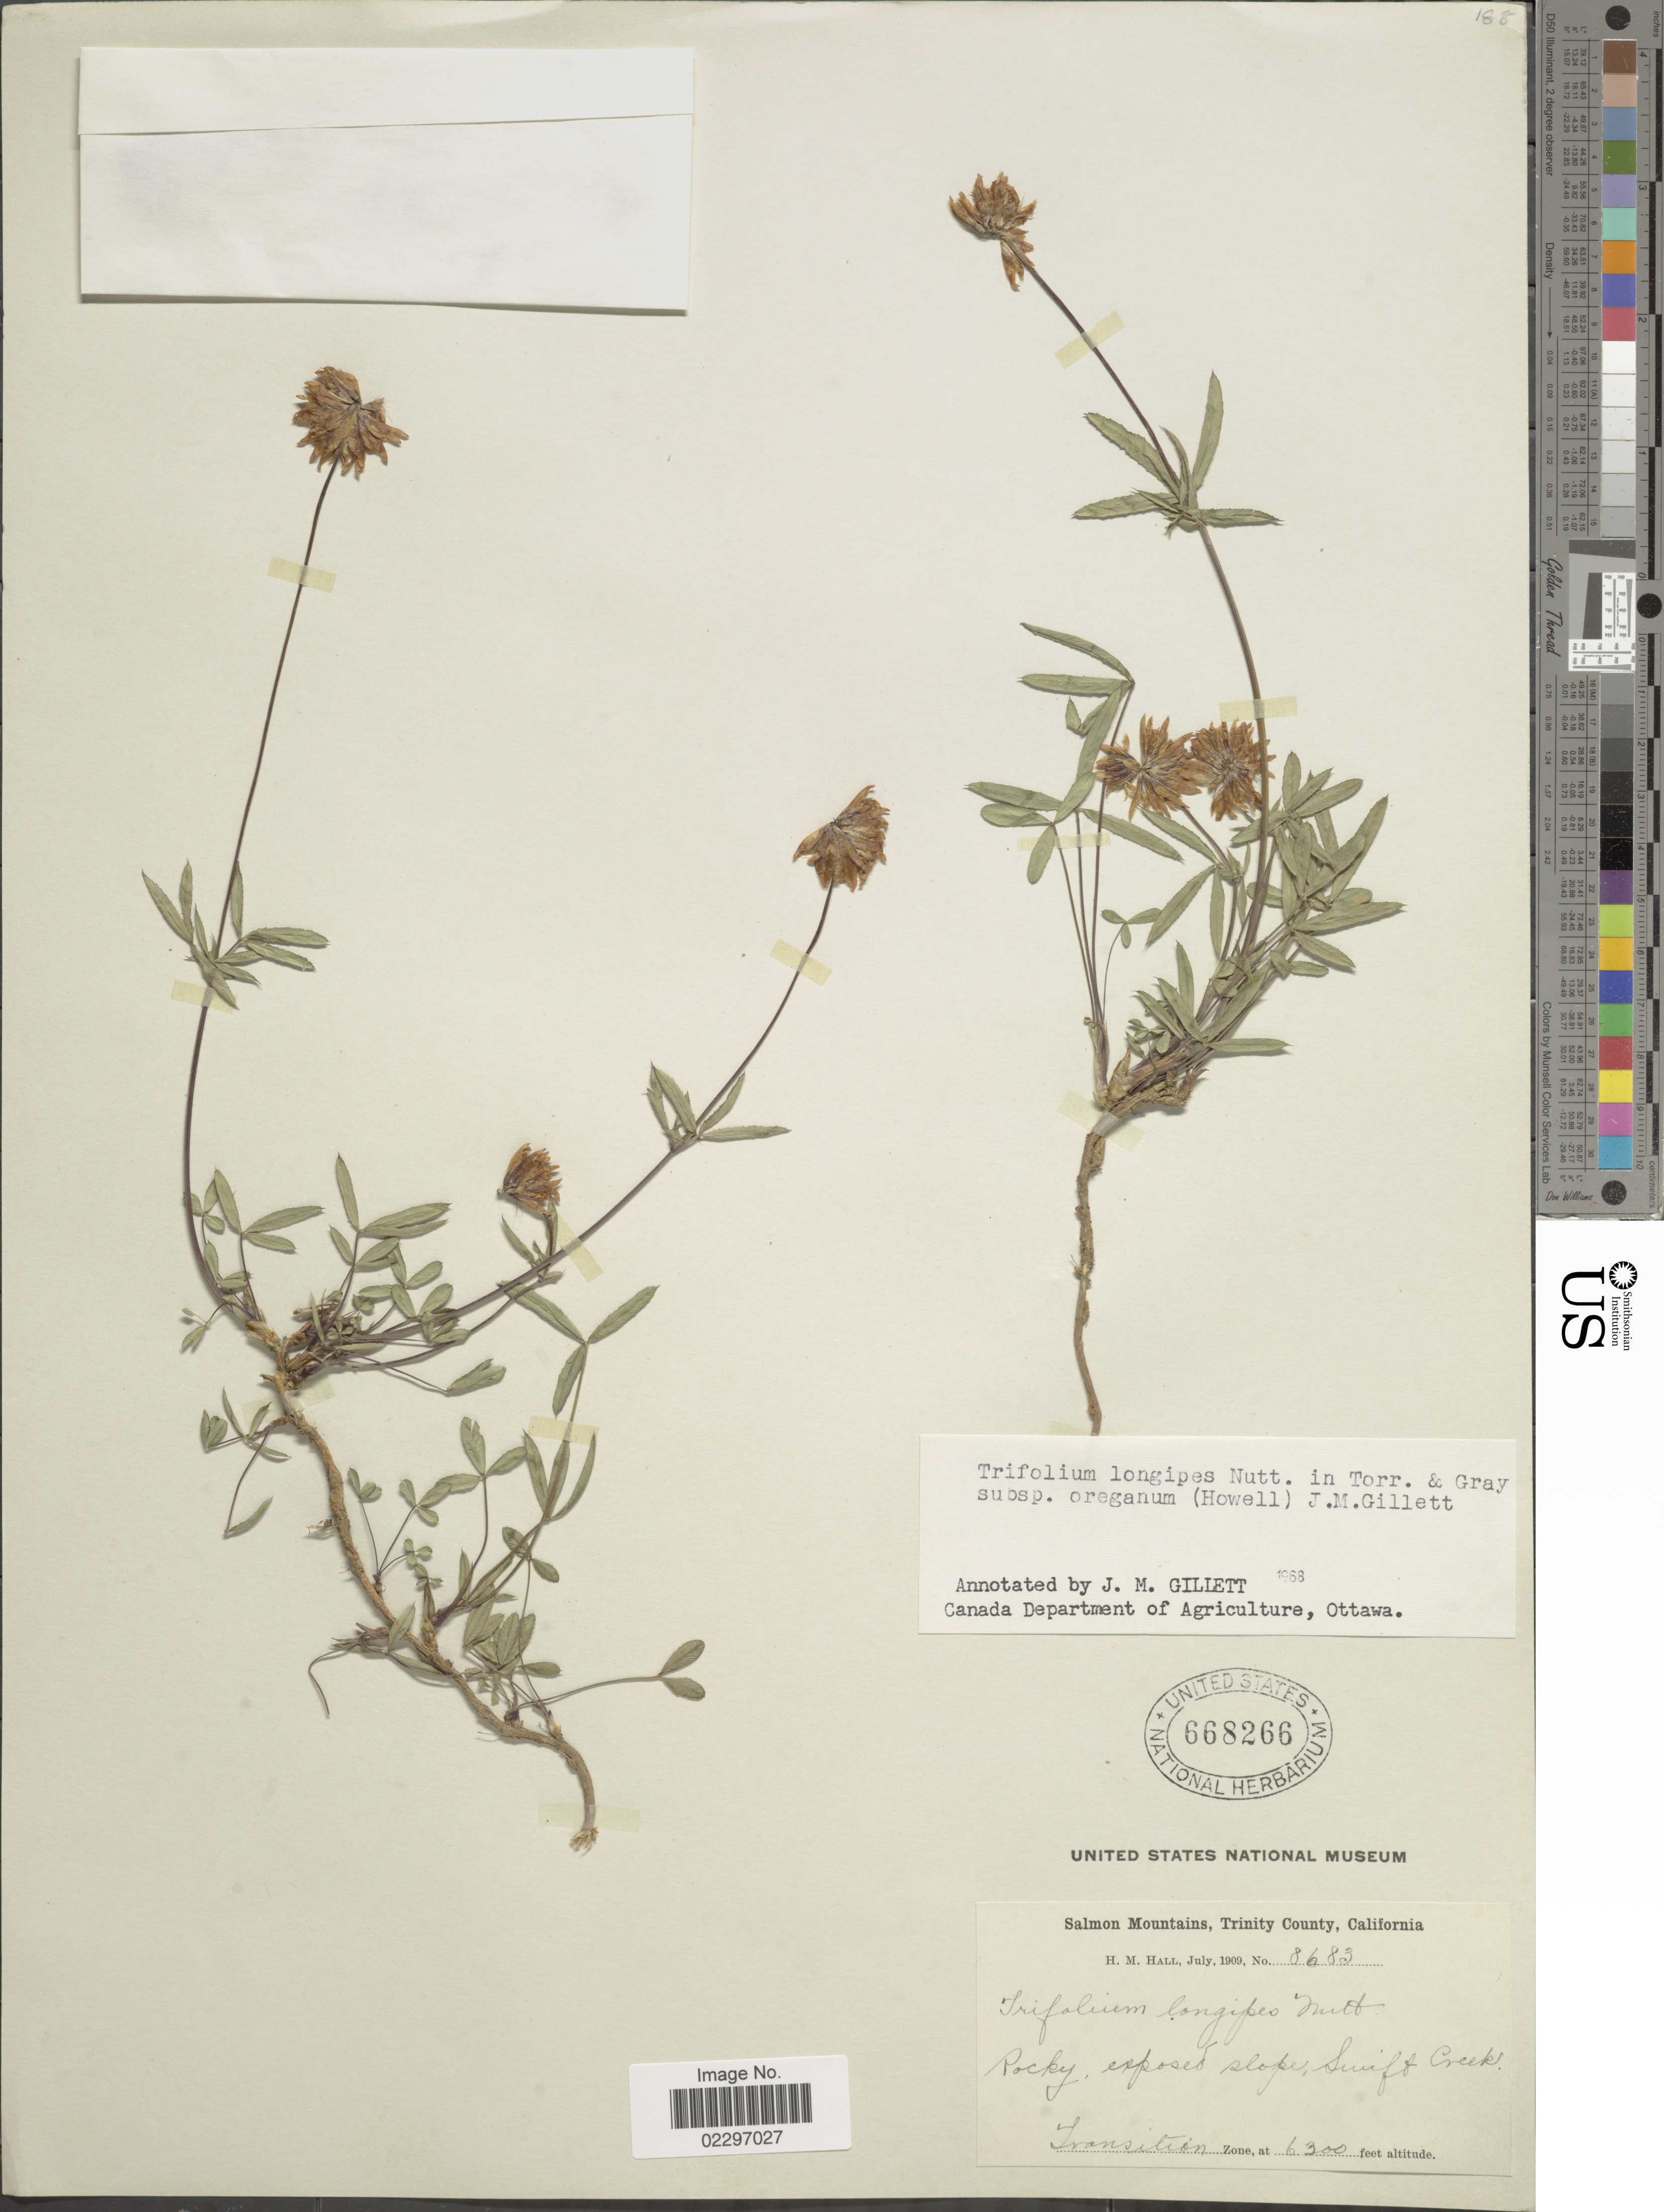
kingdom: Plantae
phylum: Tracheophyta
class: Magnoliopsida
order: Fabales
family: Fabaceae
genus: Trifolium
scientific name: Trifolium longipes subsp. oreganum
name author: (Howell) J.M. Gillett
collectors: H. M. Hall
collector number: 8683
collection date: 1909-07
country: United States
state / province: California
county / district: Trinity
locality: Salmon Mountains, Trinity County, California. Rocky, exposed slope, Swift Creek. Transition Zone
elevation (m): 1920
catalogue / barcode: US 668266